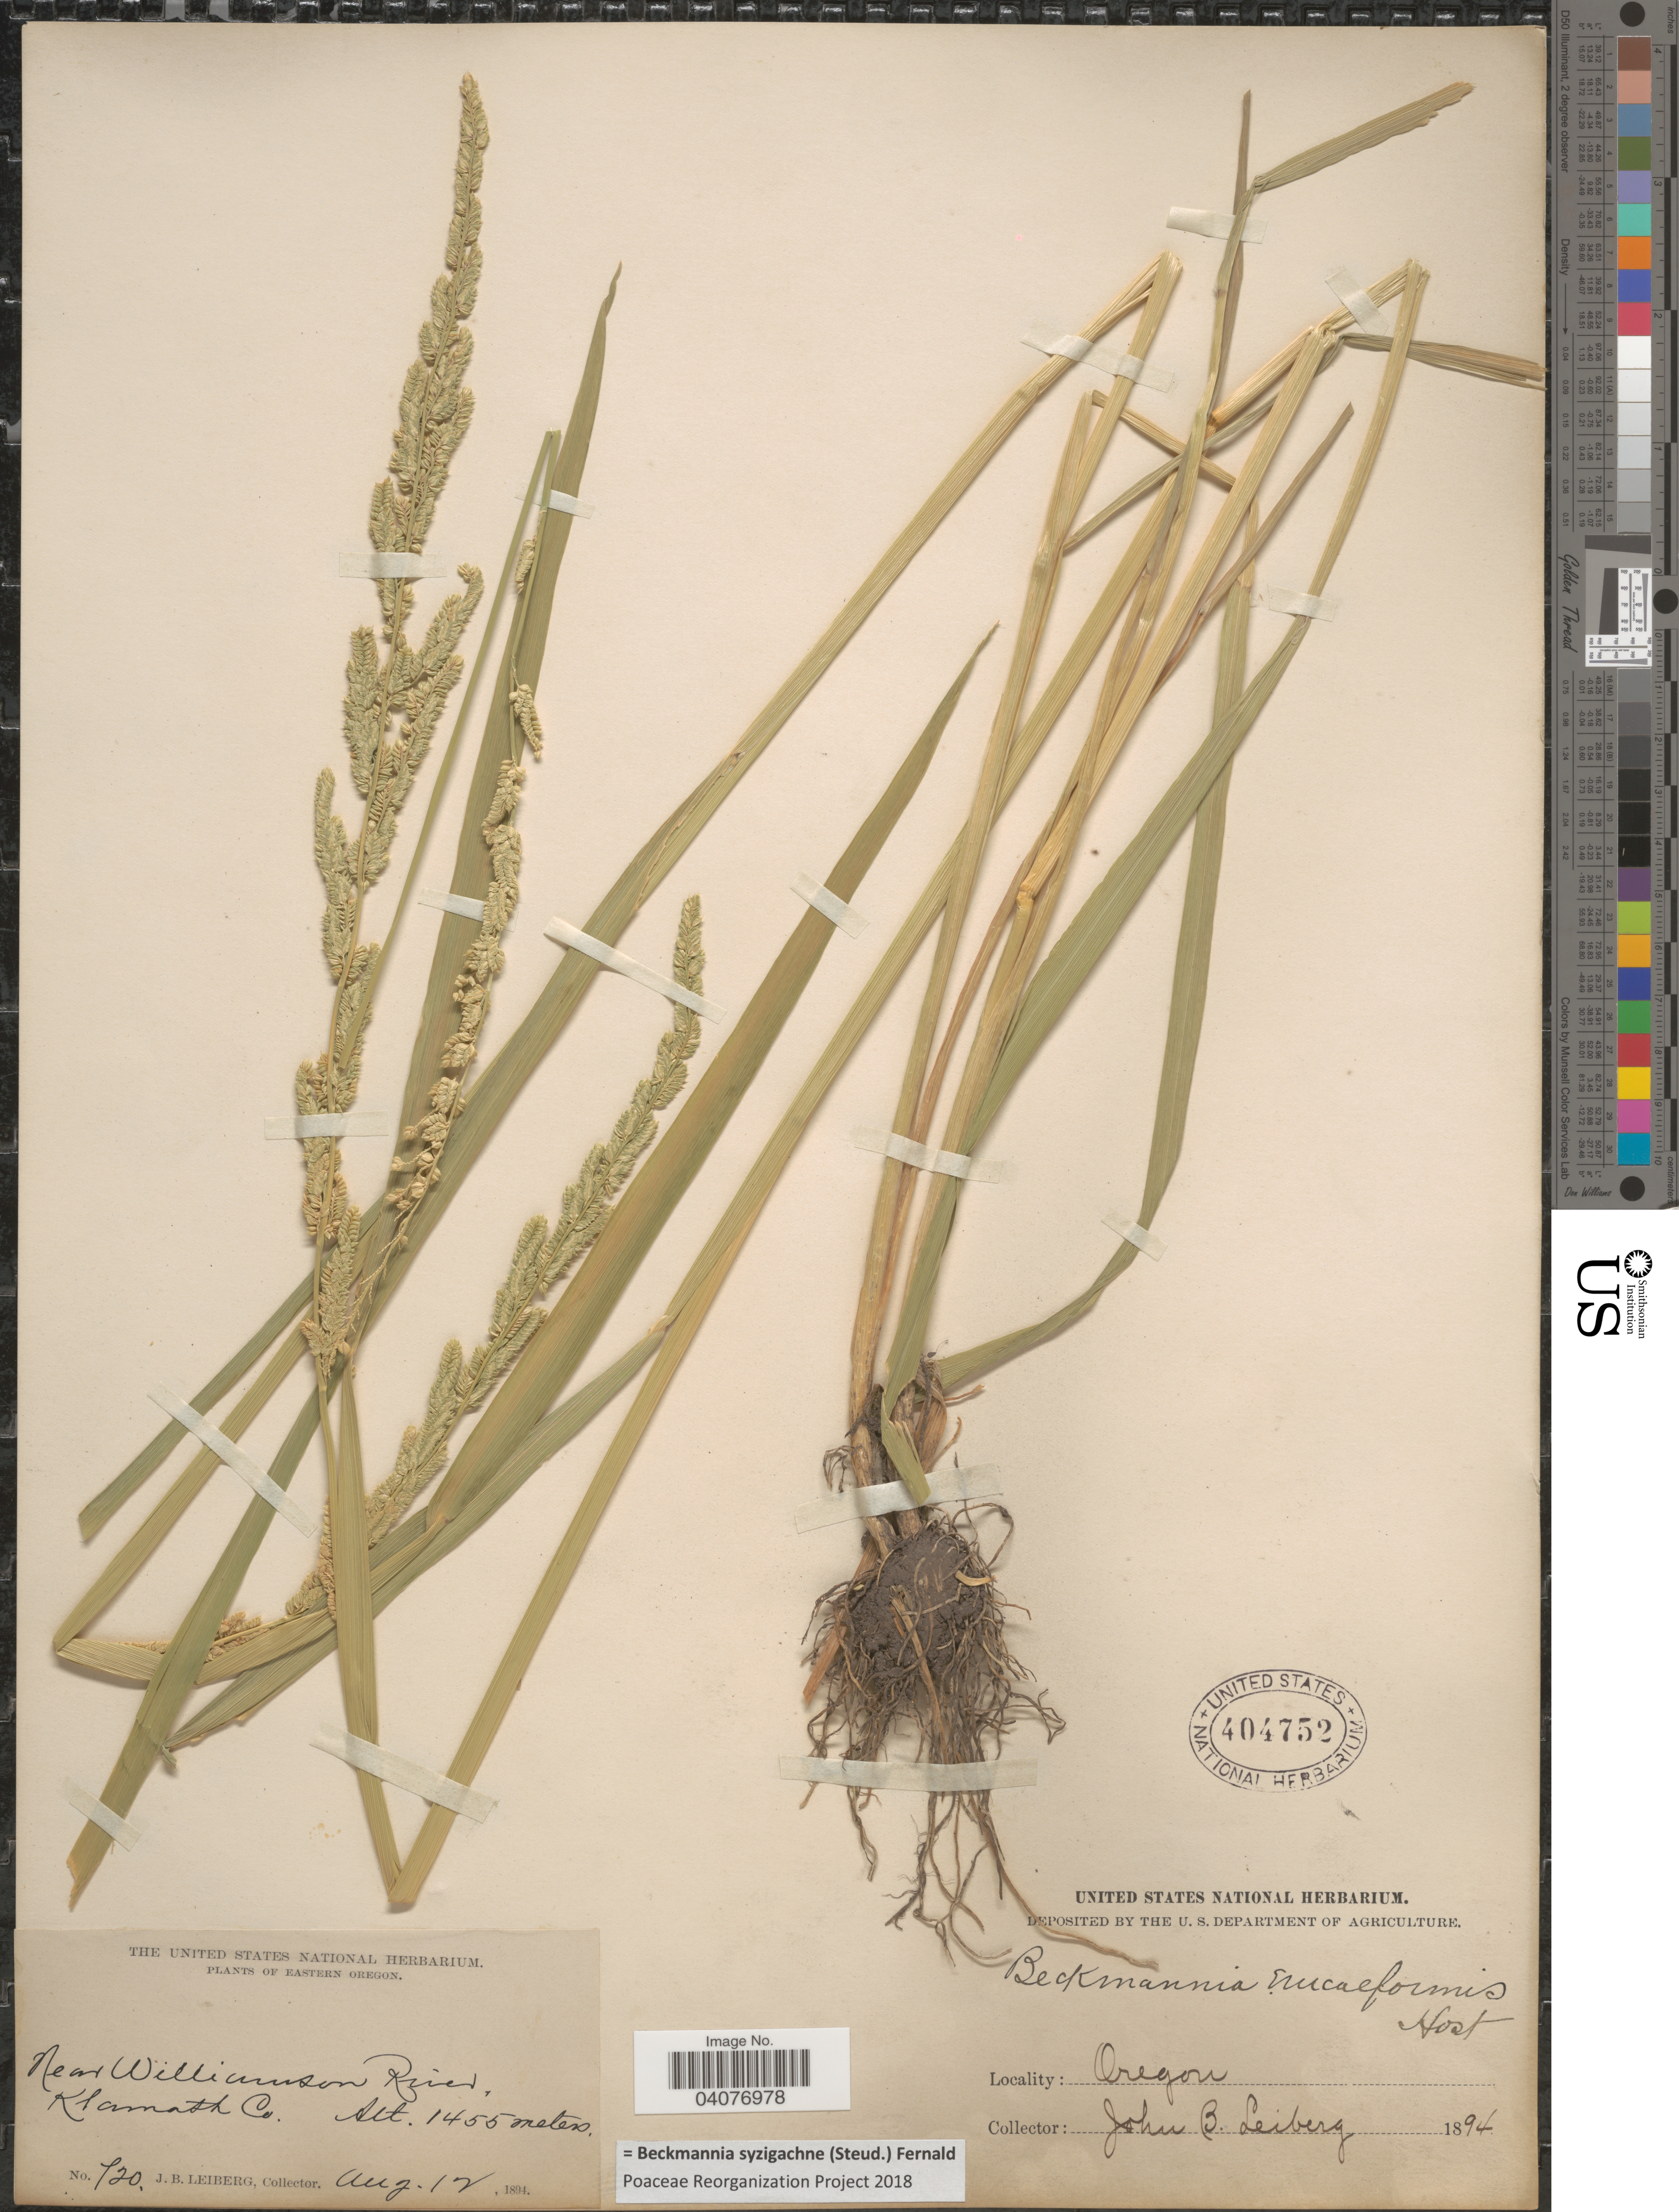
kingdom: Plantae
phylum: Tracheophyta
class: Liliopsida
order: Poales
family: Poaceae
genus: Beckmannia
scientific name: Beckmannia syzigachne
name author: (Steud.) Fernald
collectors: J. B. Leiberg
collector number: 720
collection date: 1894-08-12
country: United States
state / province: Oregon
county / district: Klamath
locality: Eastern Oregon. Near Williamson River, Klamath Co.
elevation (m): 1455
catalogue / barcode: US 404752